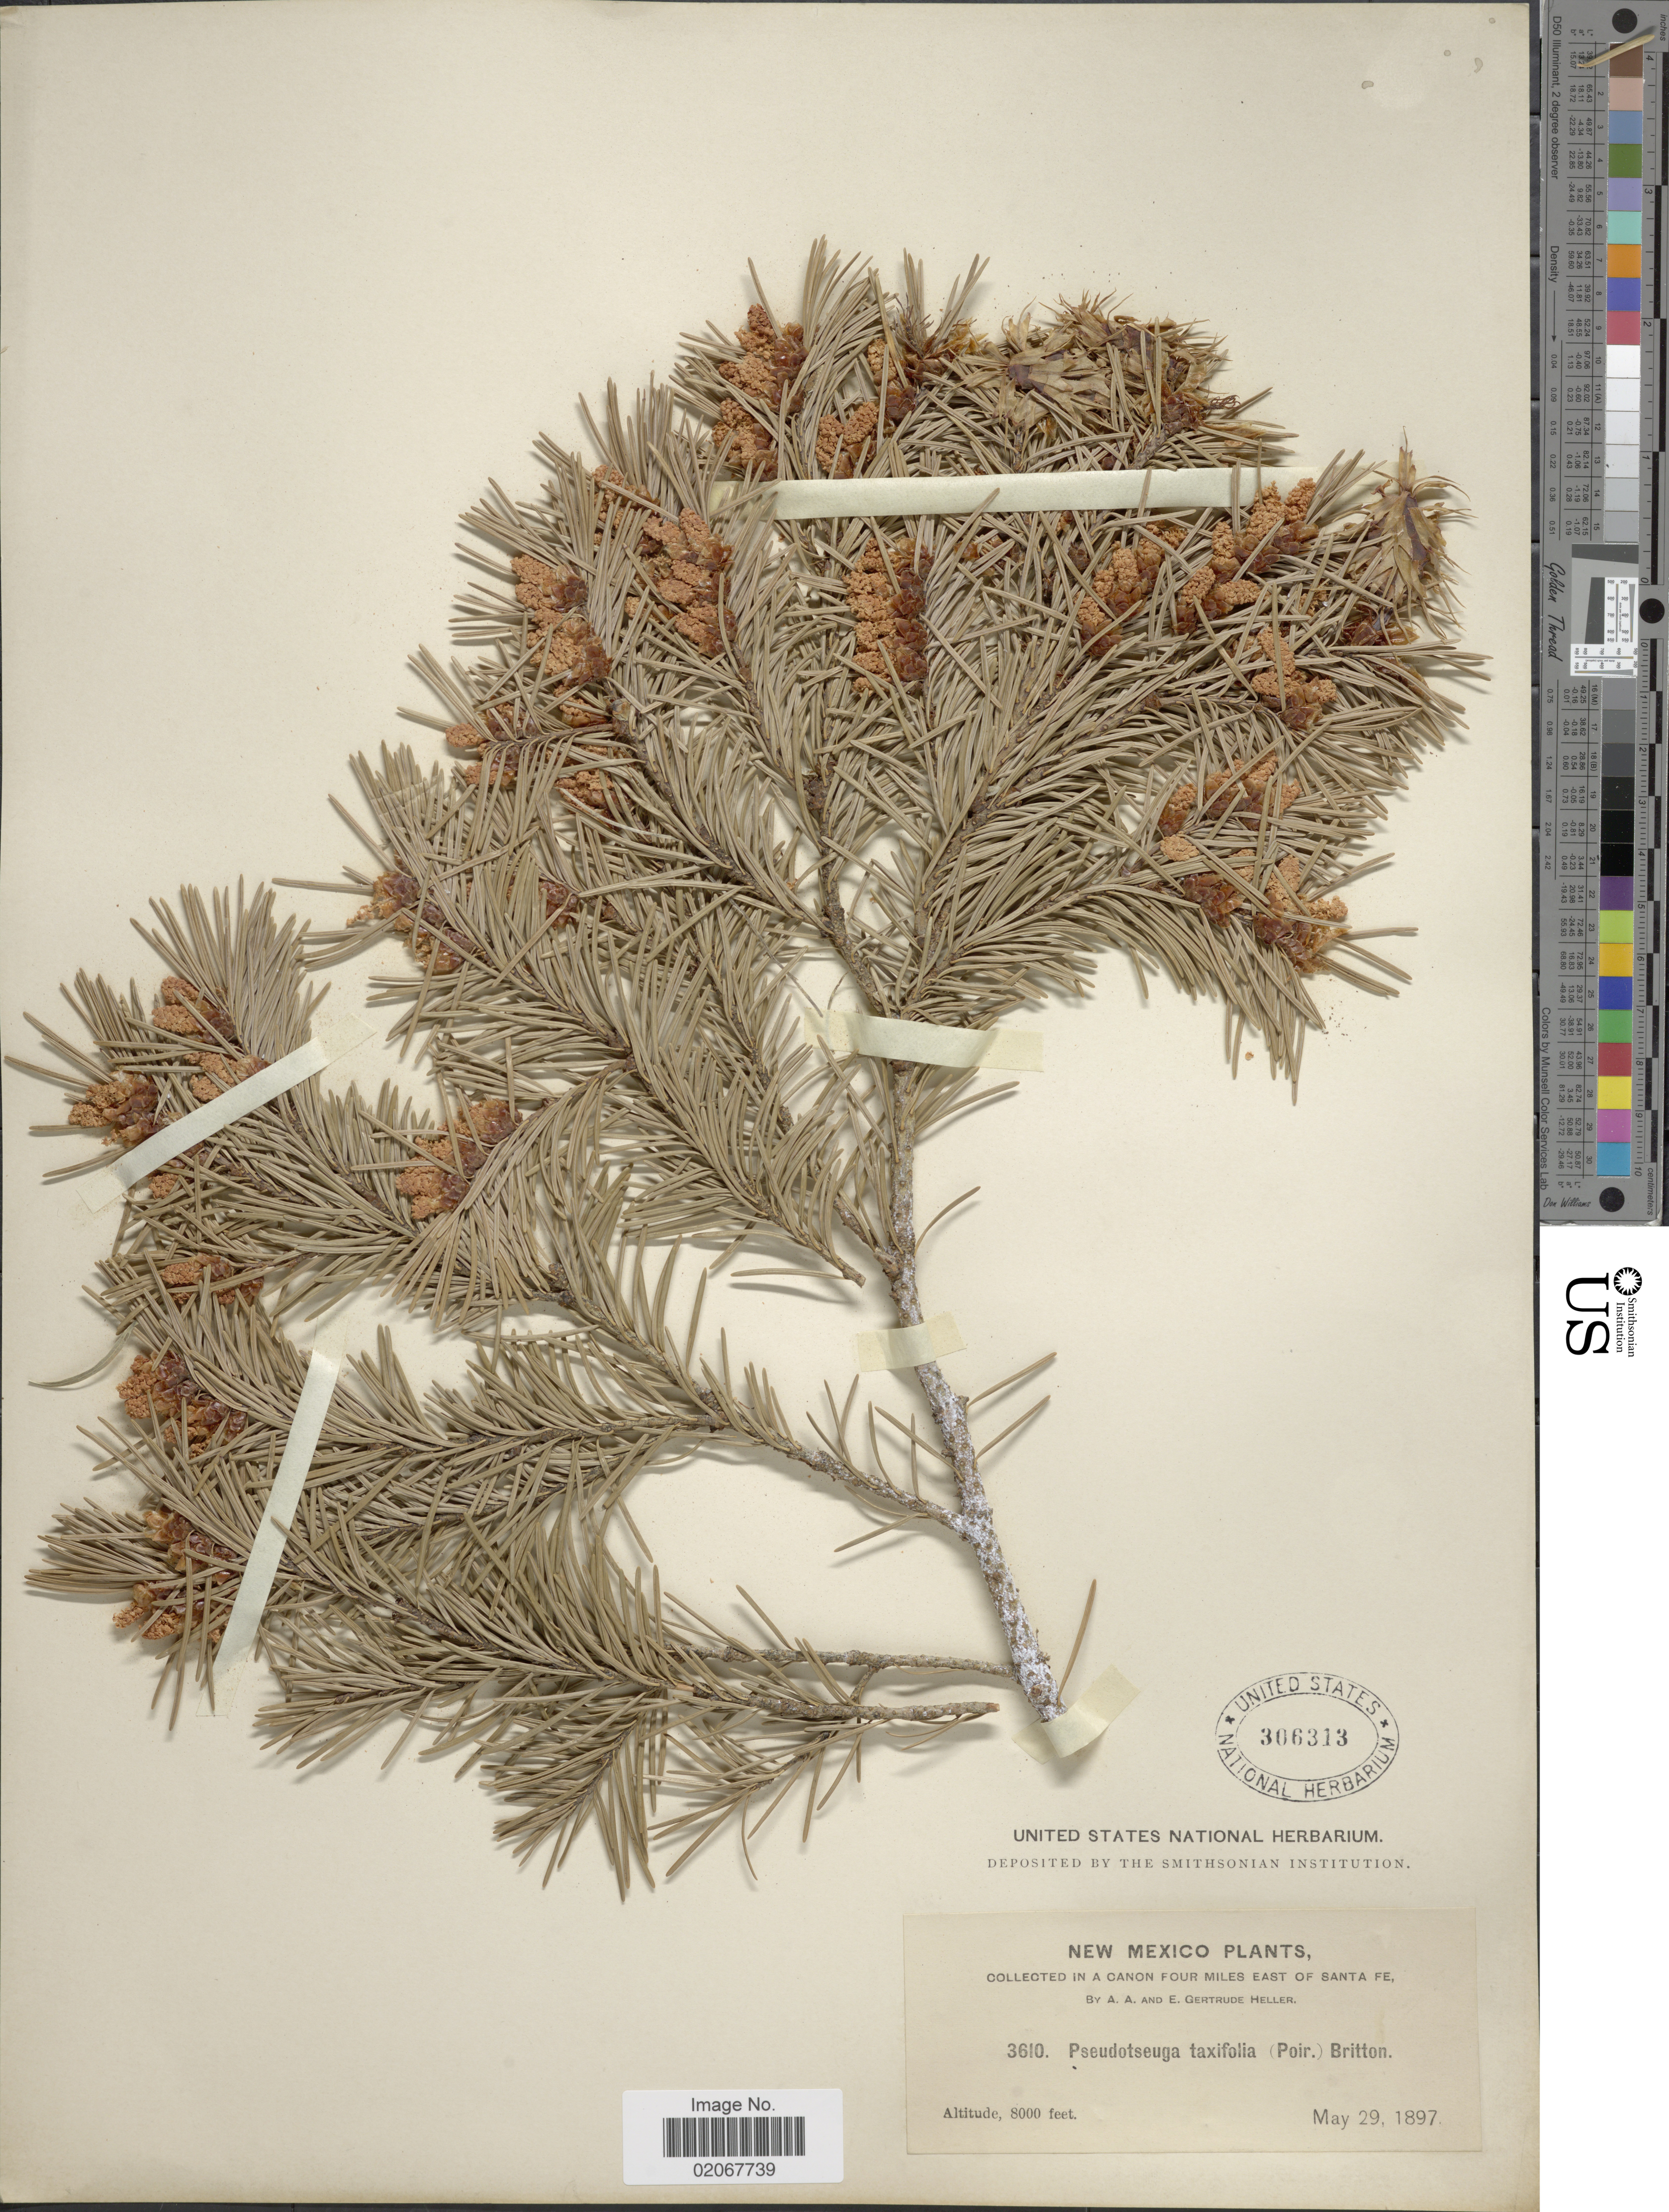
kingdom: Plantae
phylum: Tracheophyta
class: Pinopsida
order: Pinales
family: Pinaceae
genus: Pseudotsuga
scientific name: Pseudotsuga menziesii var. glauca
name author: (Beissn.) Franco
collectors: A. A. Heller & E. Gertrude Heller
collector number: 3610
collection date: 1897-05-29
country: United States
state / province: New Mexico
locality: In a canon four miles east of Santa Fe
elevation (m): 2438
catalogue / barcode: US 306313